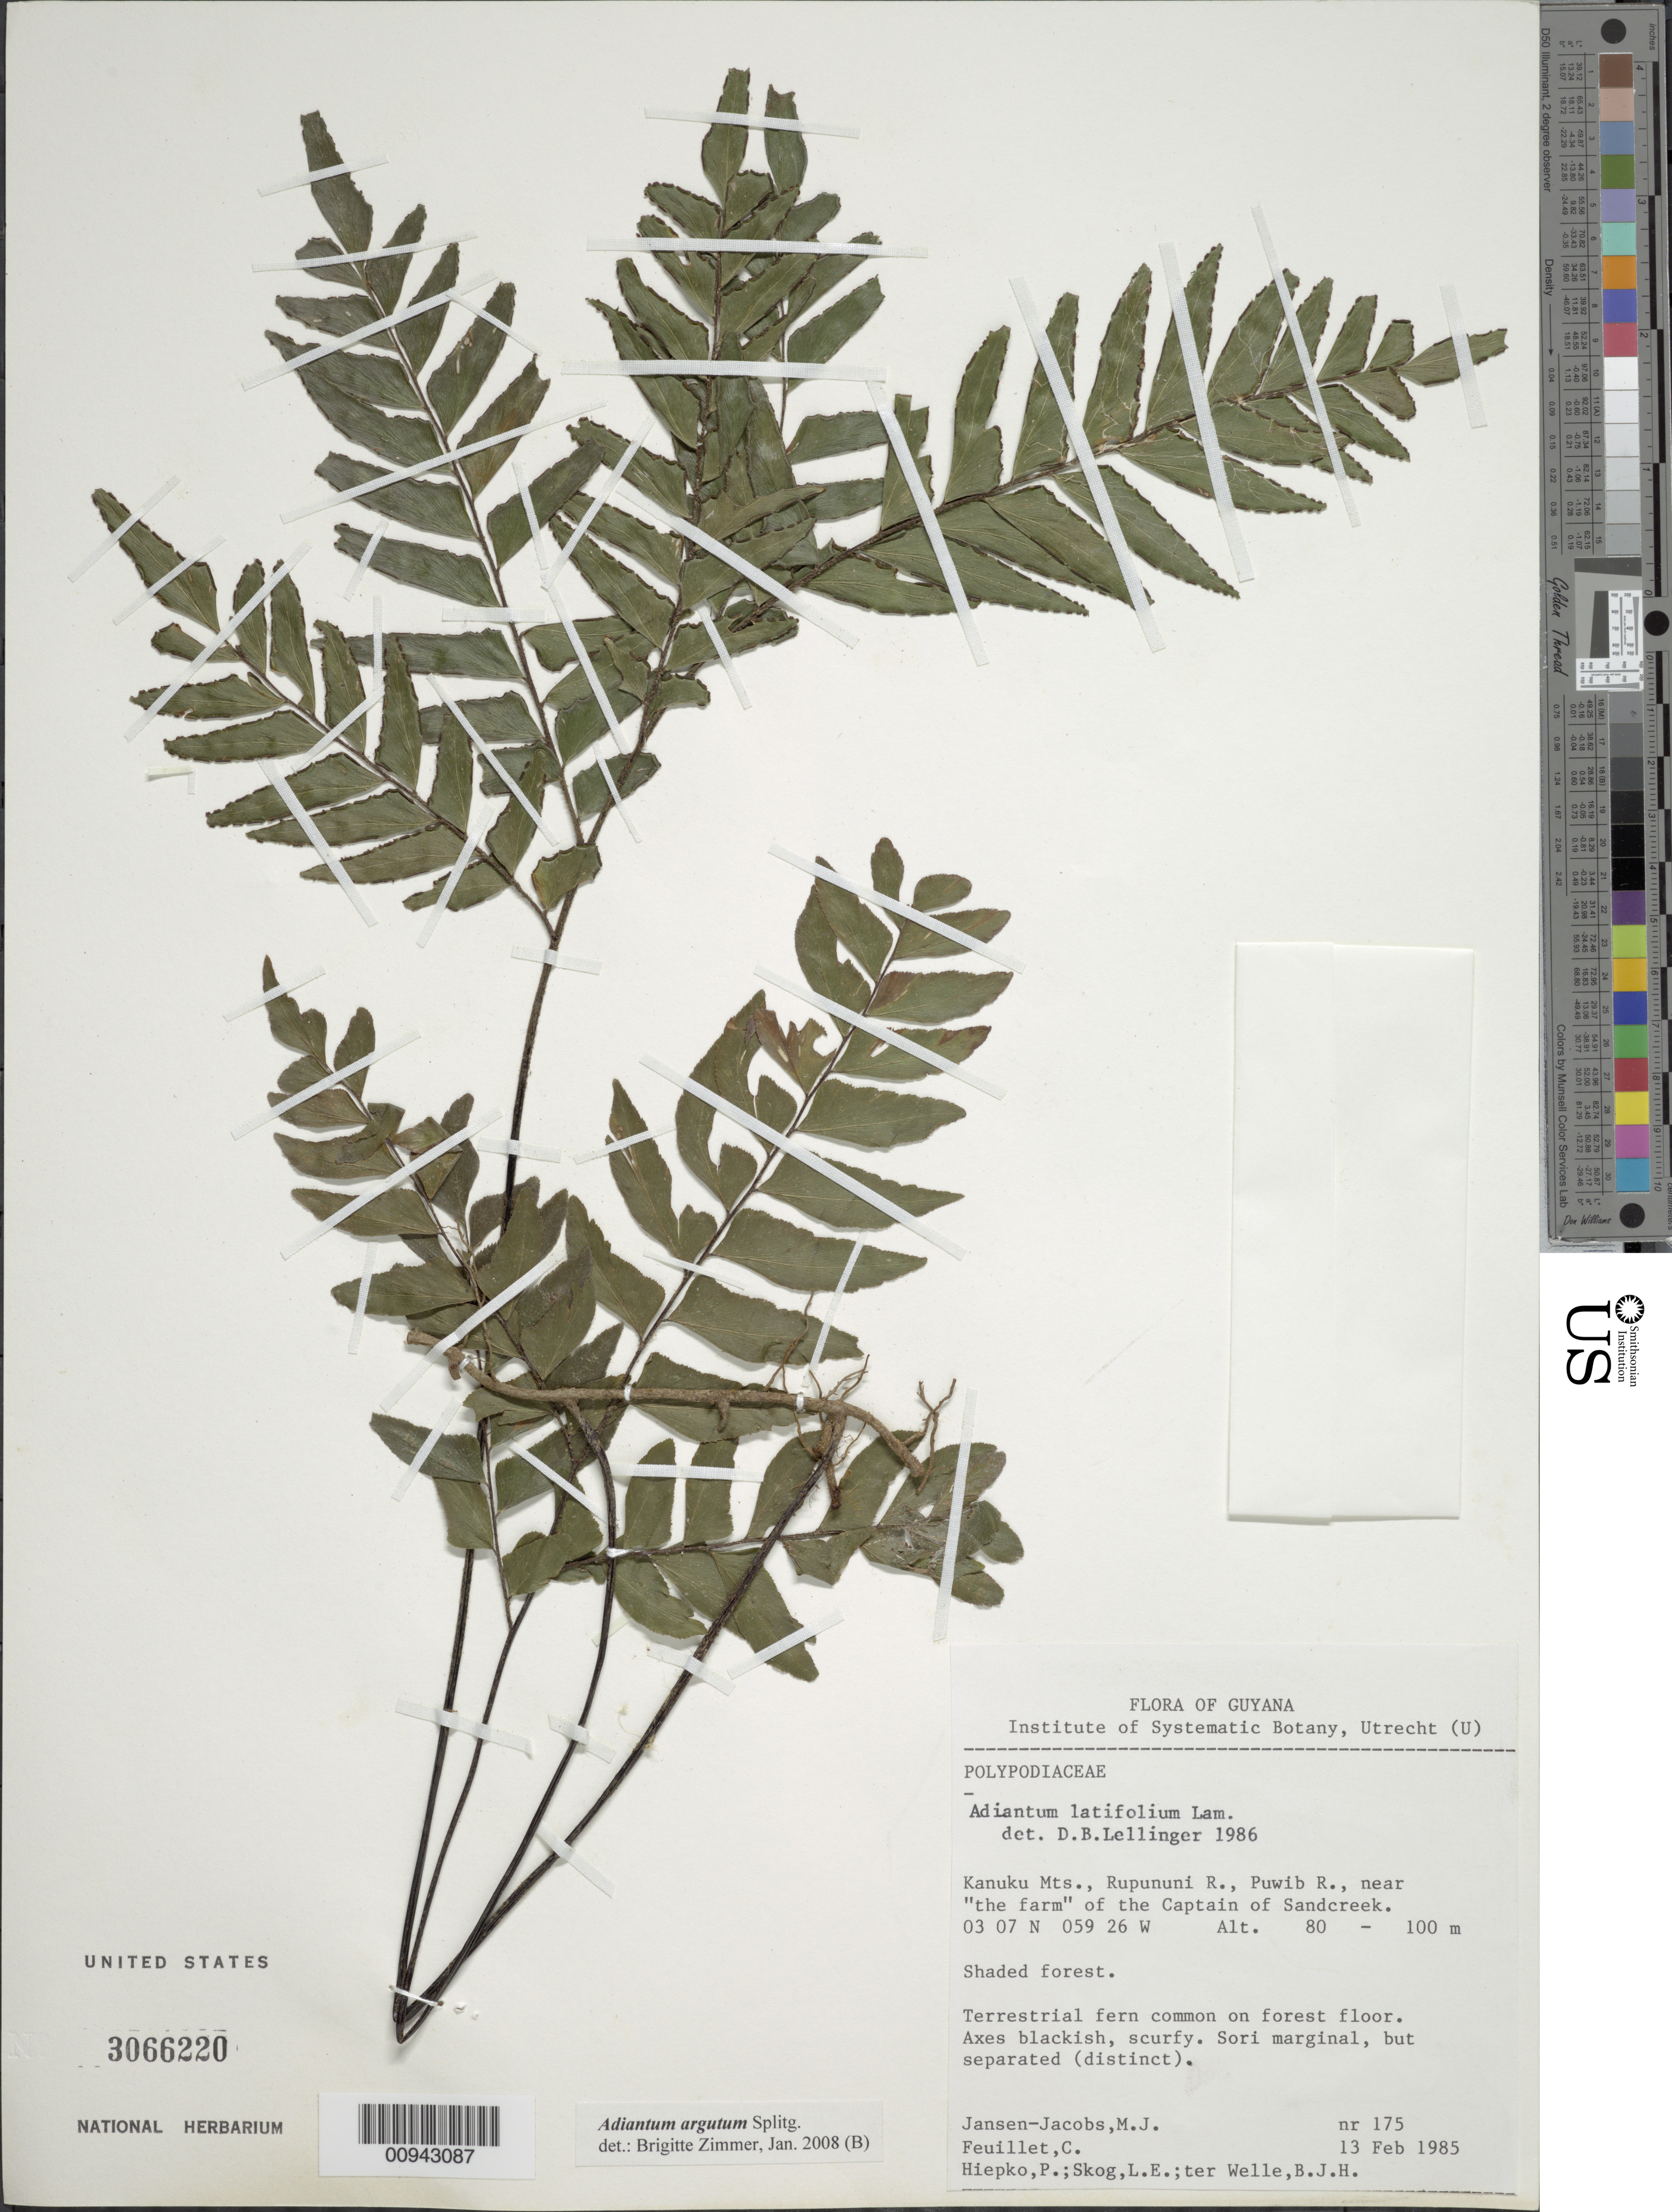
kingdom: Plantae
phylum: Tracheophyta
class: Polypodiopsida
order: Polypodiales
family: Pteridaceae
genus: Adiantum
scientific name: Adiantum argutum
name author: Splitg.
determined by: Zimmer, B.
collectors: M. J. Jansen-Jacobs, C. Feuillet, P. H. Hiepko, L. E. Skog & B. Welle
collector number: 175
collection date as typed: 13-Feb-85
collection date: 1985-02-13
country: Guyana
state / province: U. Takutu-U. Essequibo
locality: Kanuku Mts., Rupununi R., Puwib R. near "the farm" of the Captain of Sandcreek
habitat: Shaded forest; common floor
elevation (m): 80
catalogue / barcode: US 3066220